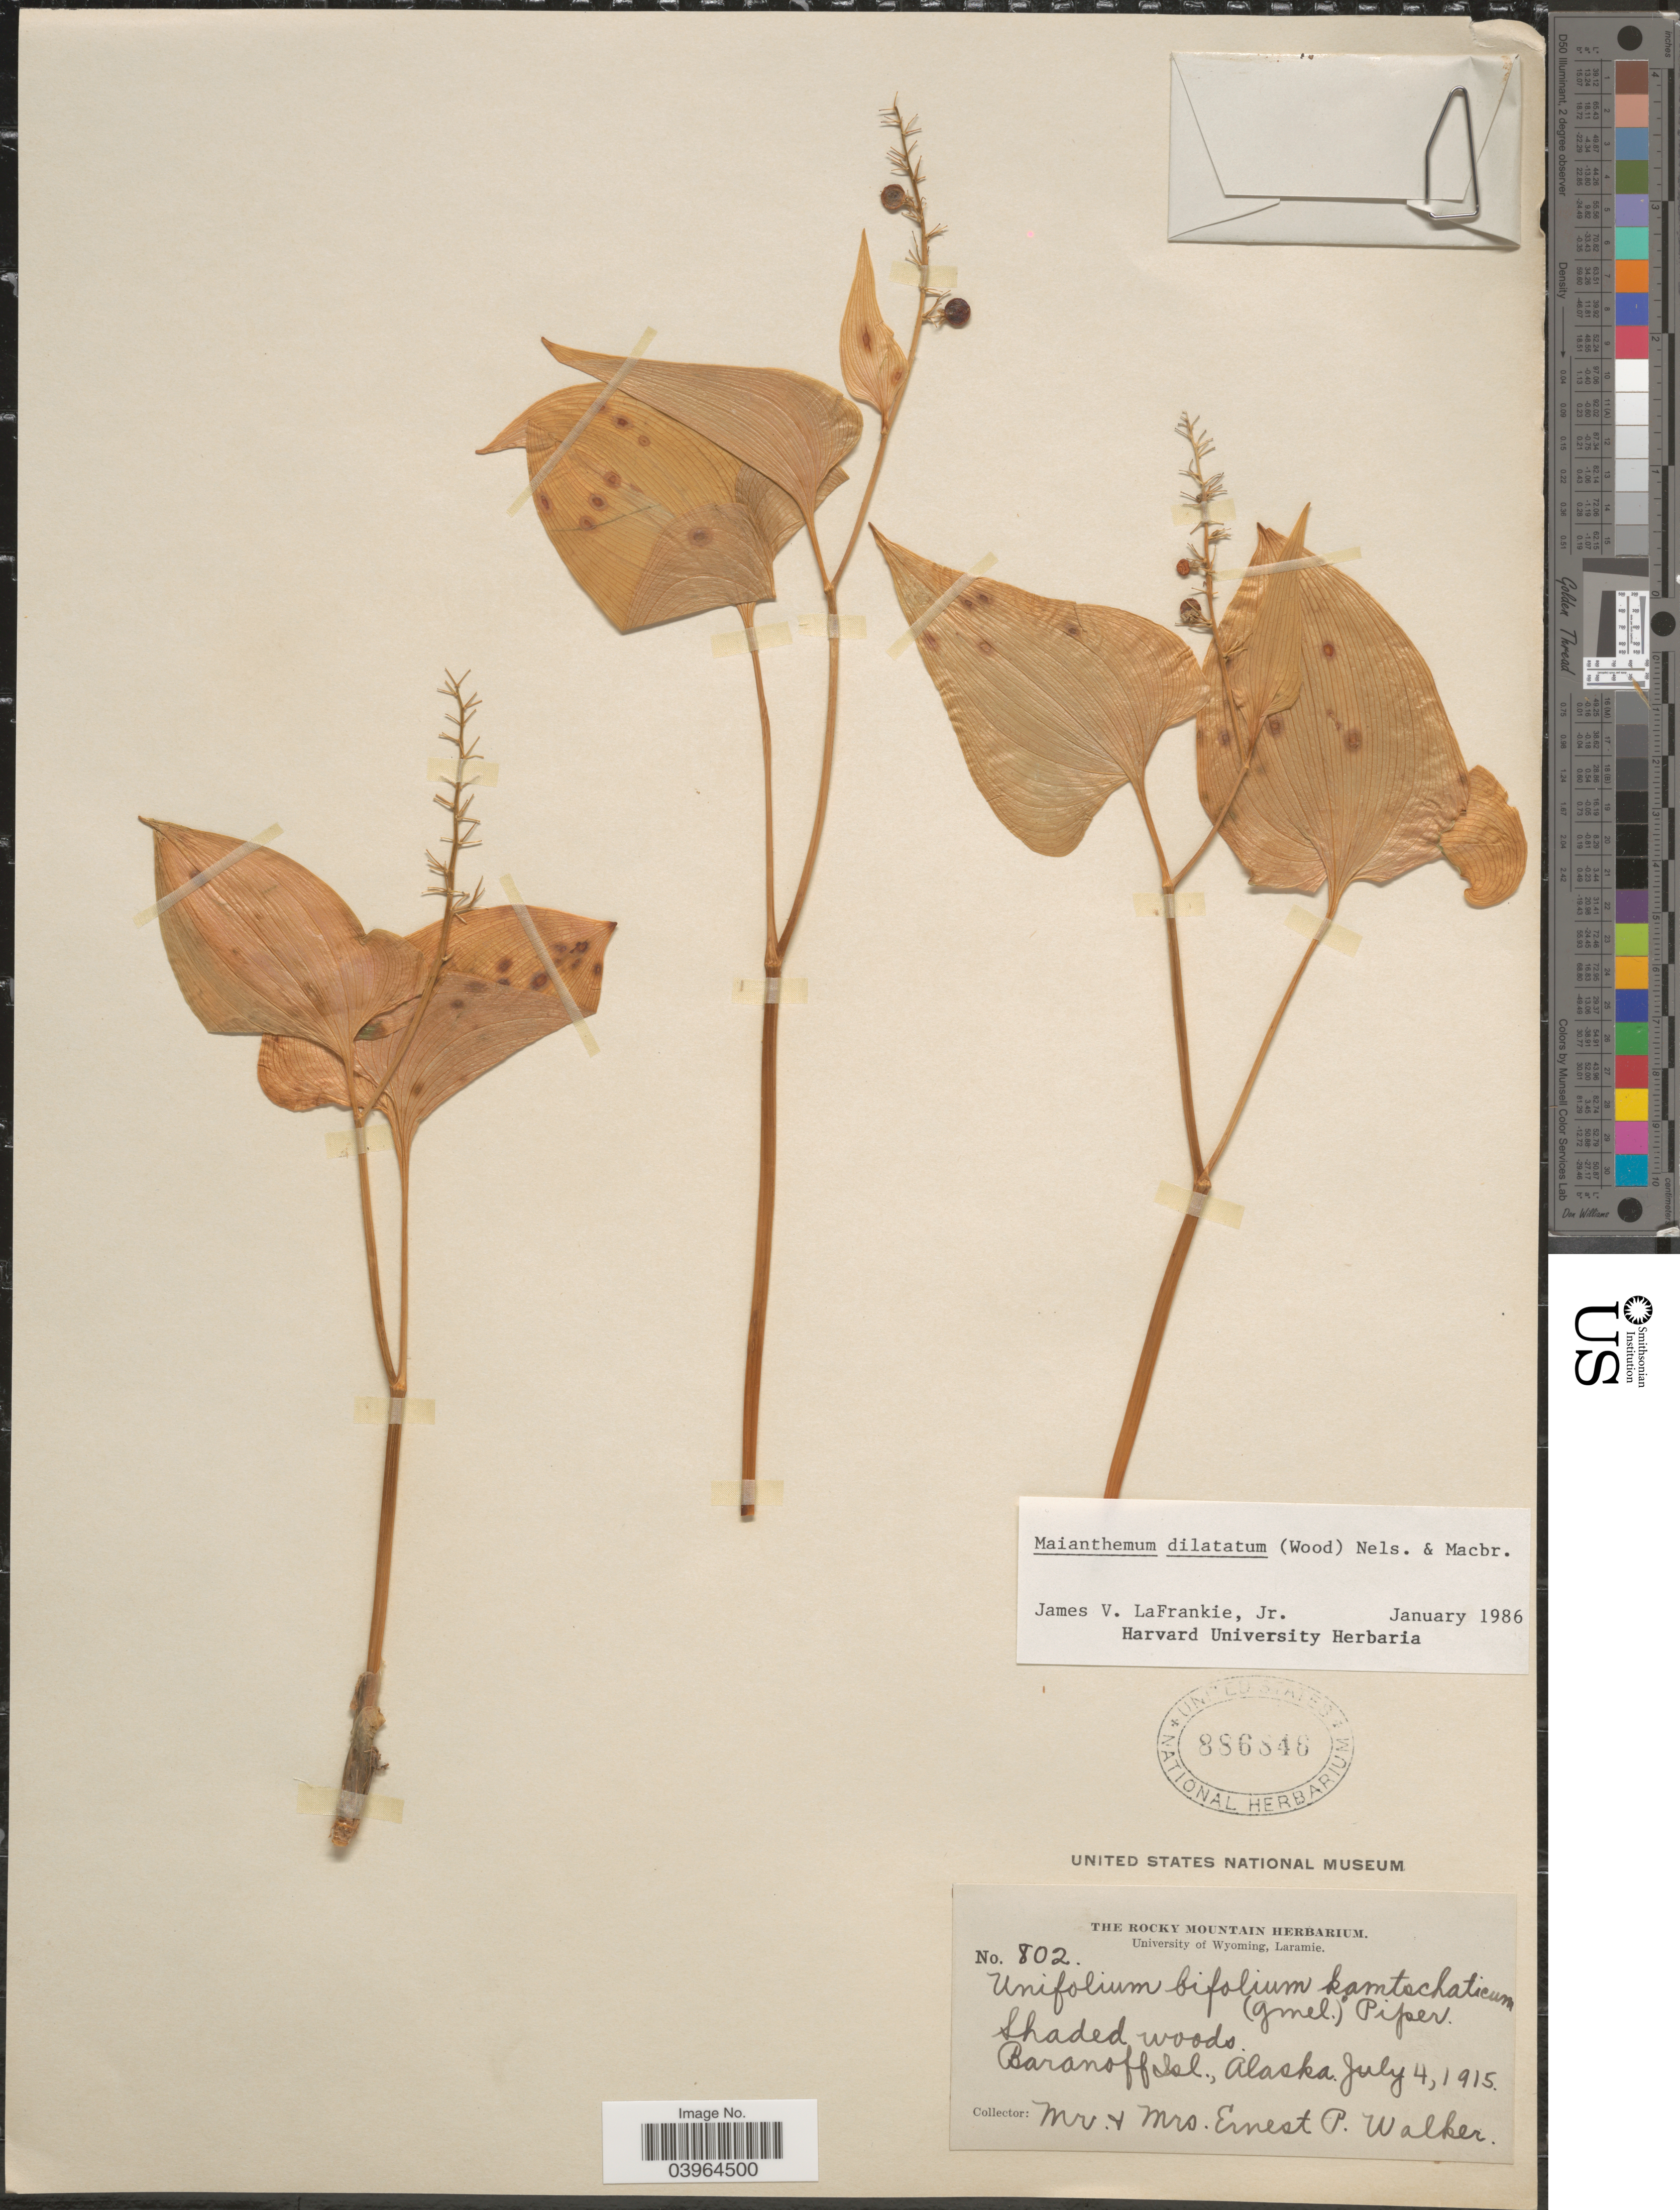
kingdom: Plantae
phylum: Tracheophyta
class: Liliopsida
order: Asparagales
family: Asparagaceae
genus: Maianthemum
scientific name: Maianthemum dilatatum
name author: (Alph. Wood) A. Nelson & J.F. Macbr.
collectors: E. P. Walker & E. Walker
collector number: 802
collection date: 1915-07-04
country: United States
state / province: Alaska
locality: Baranoff Isl.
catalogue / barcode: US 886846